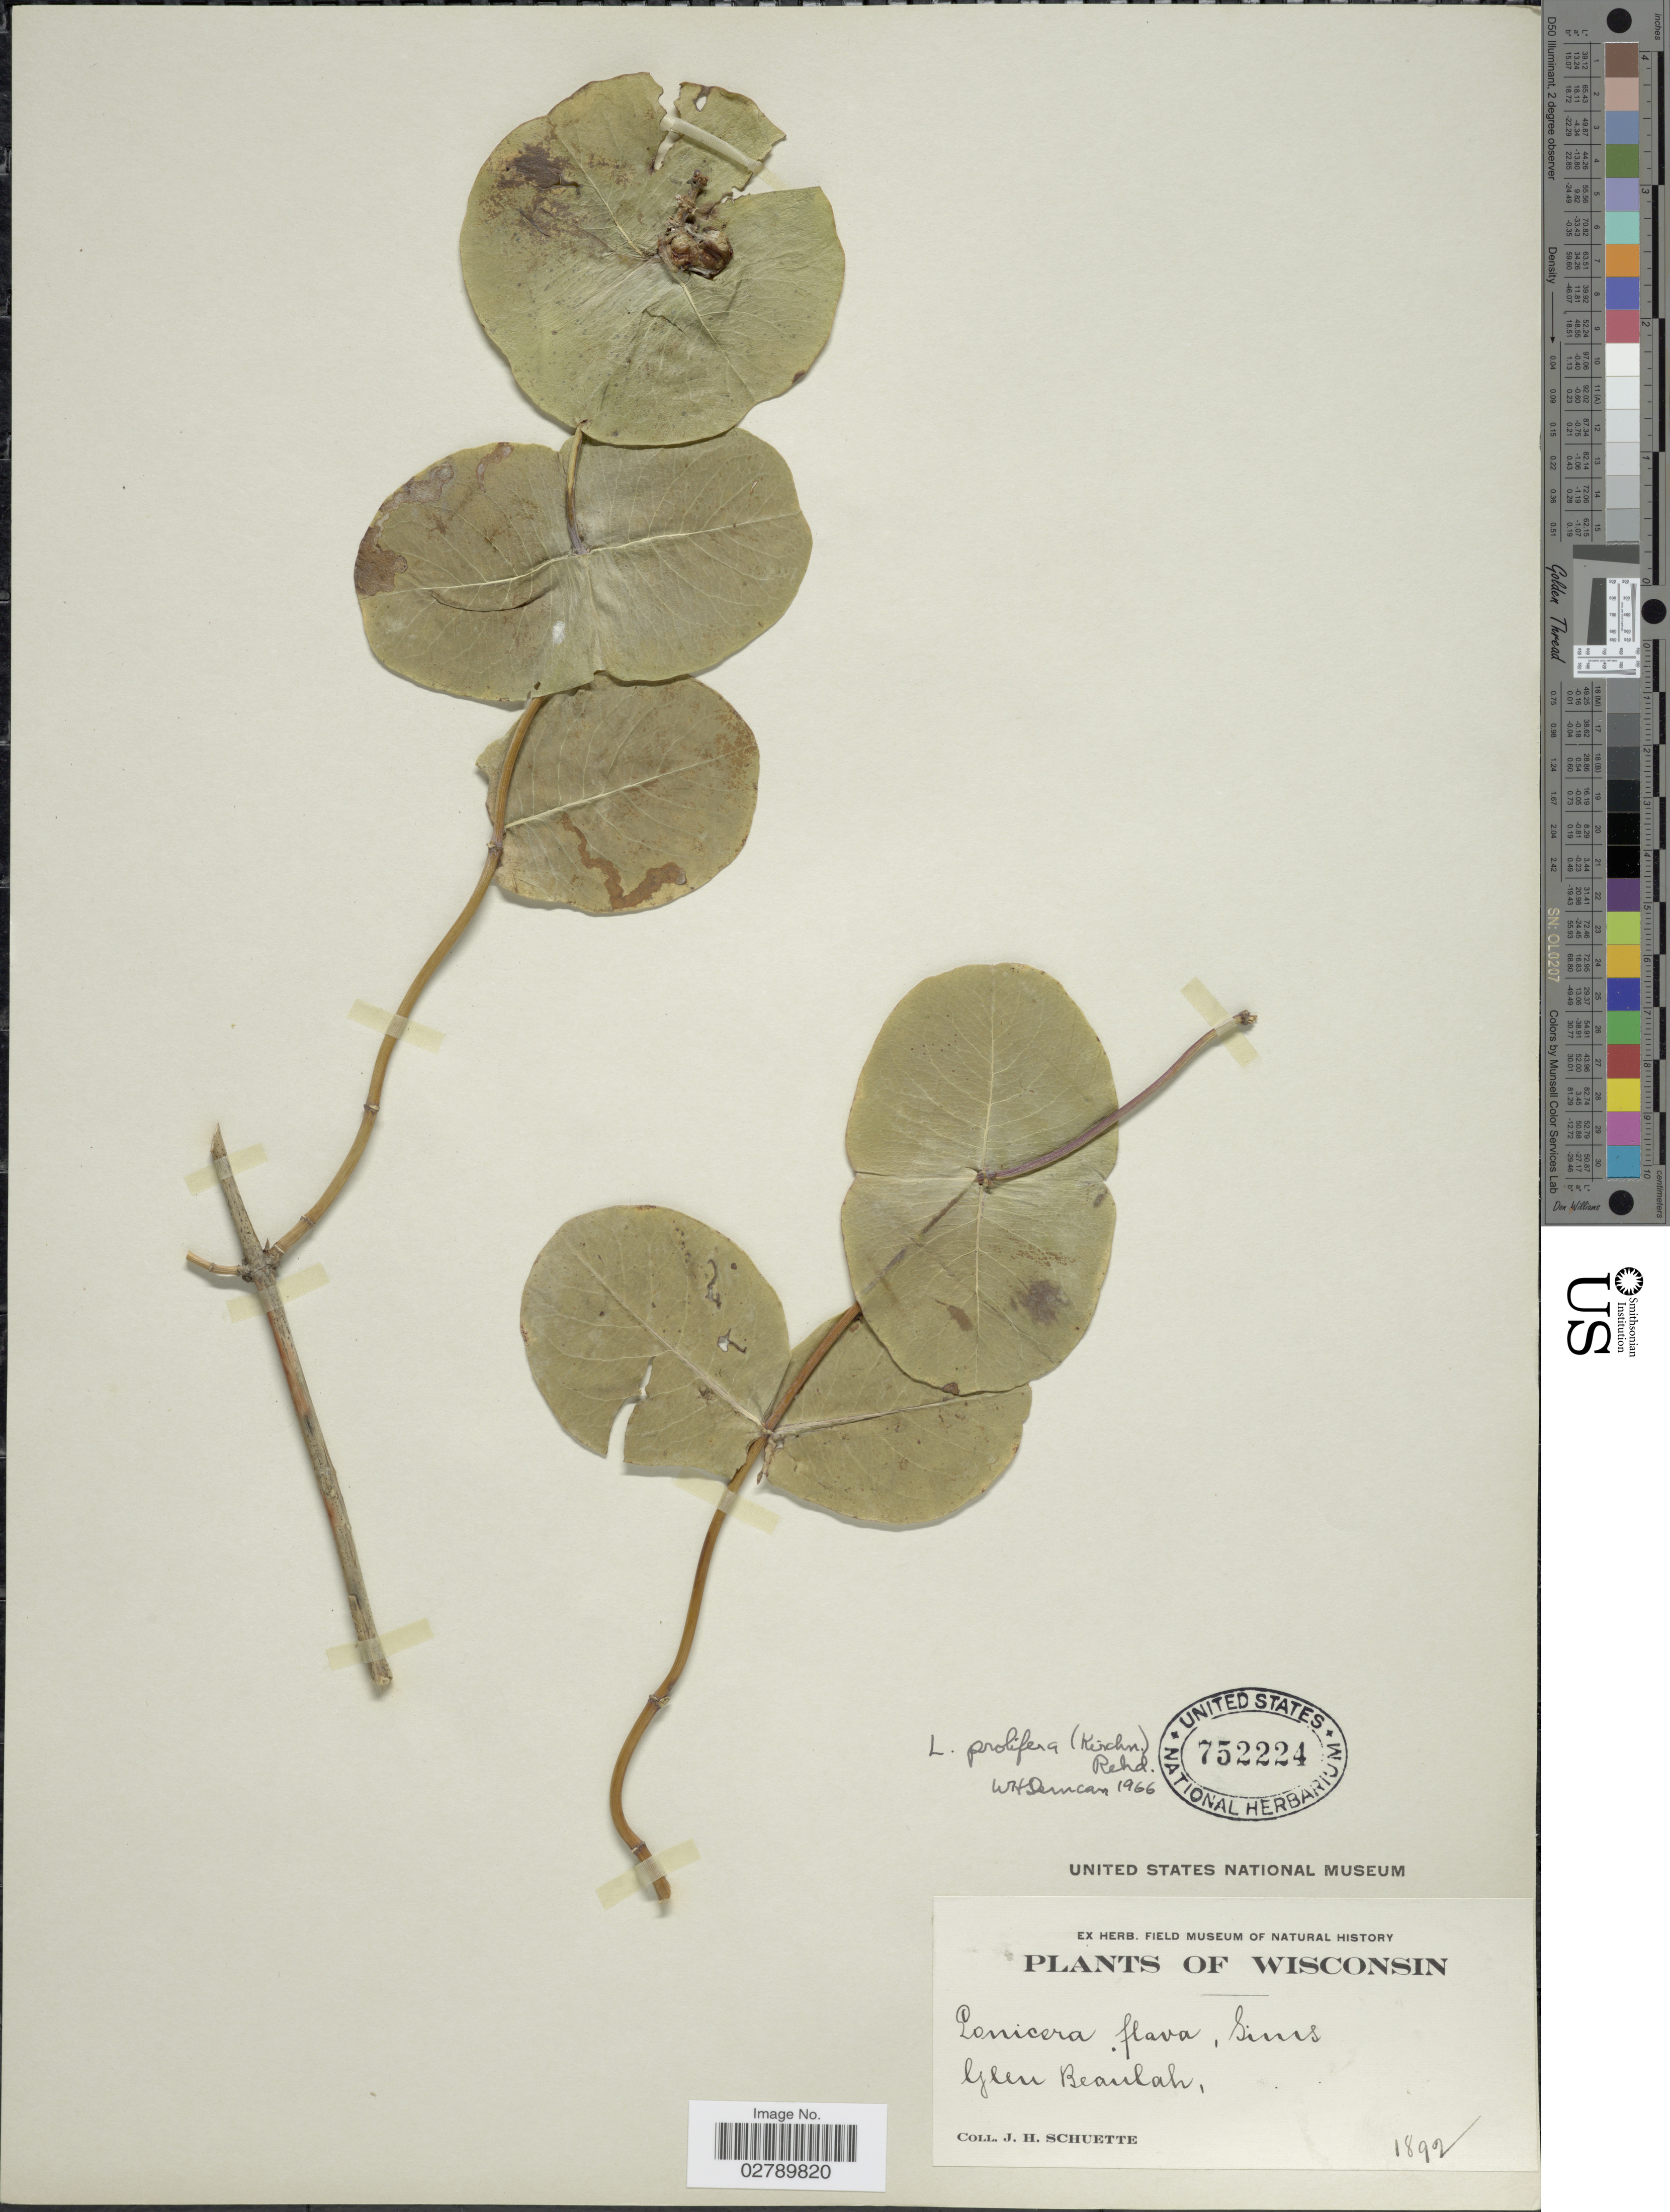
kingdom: Plantae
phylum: Tracheophyta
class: Magnoliopsida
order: Dipsacales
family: Caprifoliaceae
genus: Lonicera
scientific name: Lonicera prolifera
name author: (O. Kirchner) Booth ex Rehder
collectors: J. H. Schuette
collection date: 1892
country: United States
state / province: Wisconsin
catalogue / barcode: US 752224